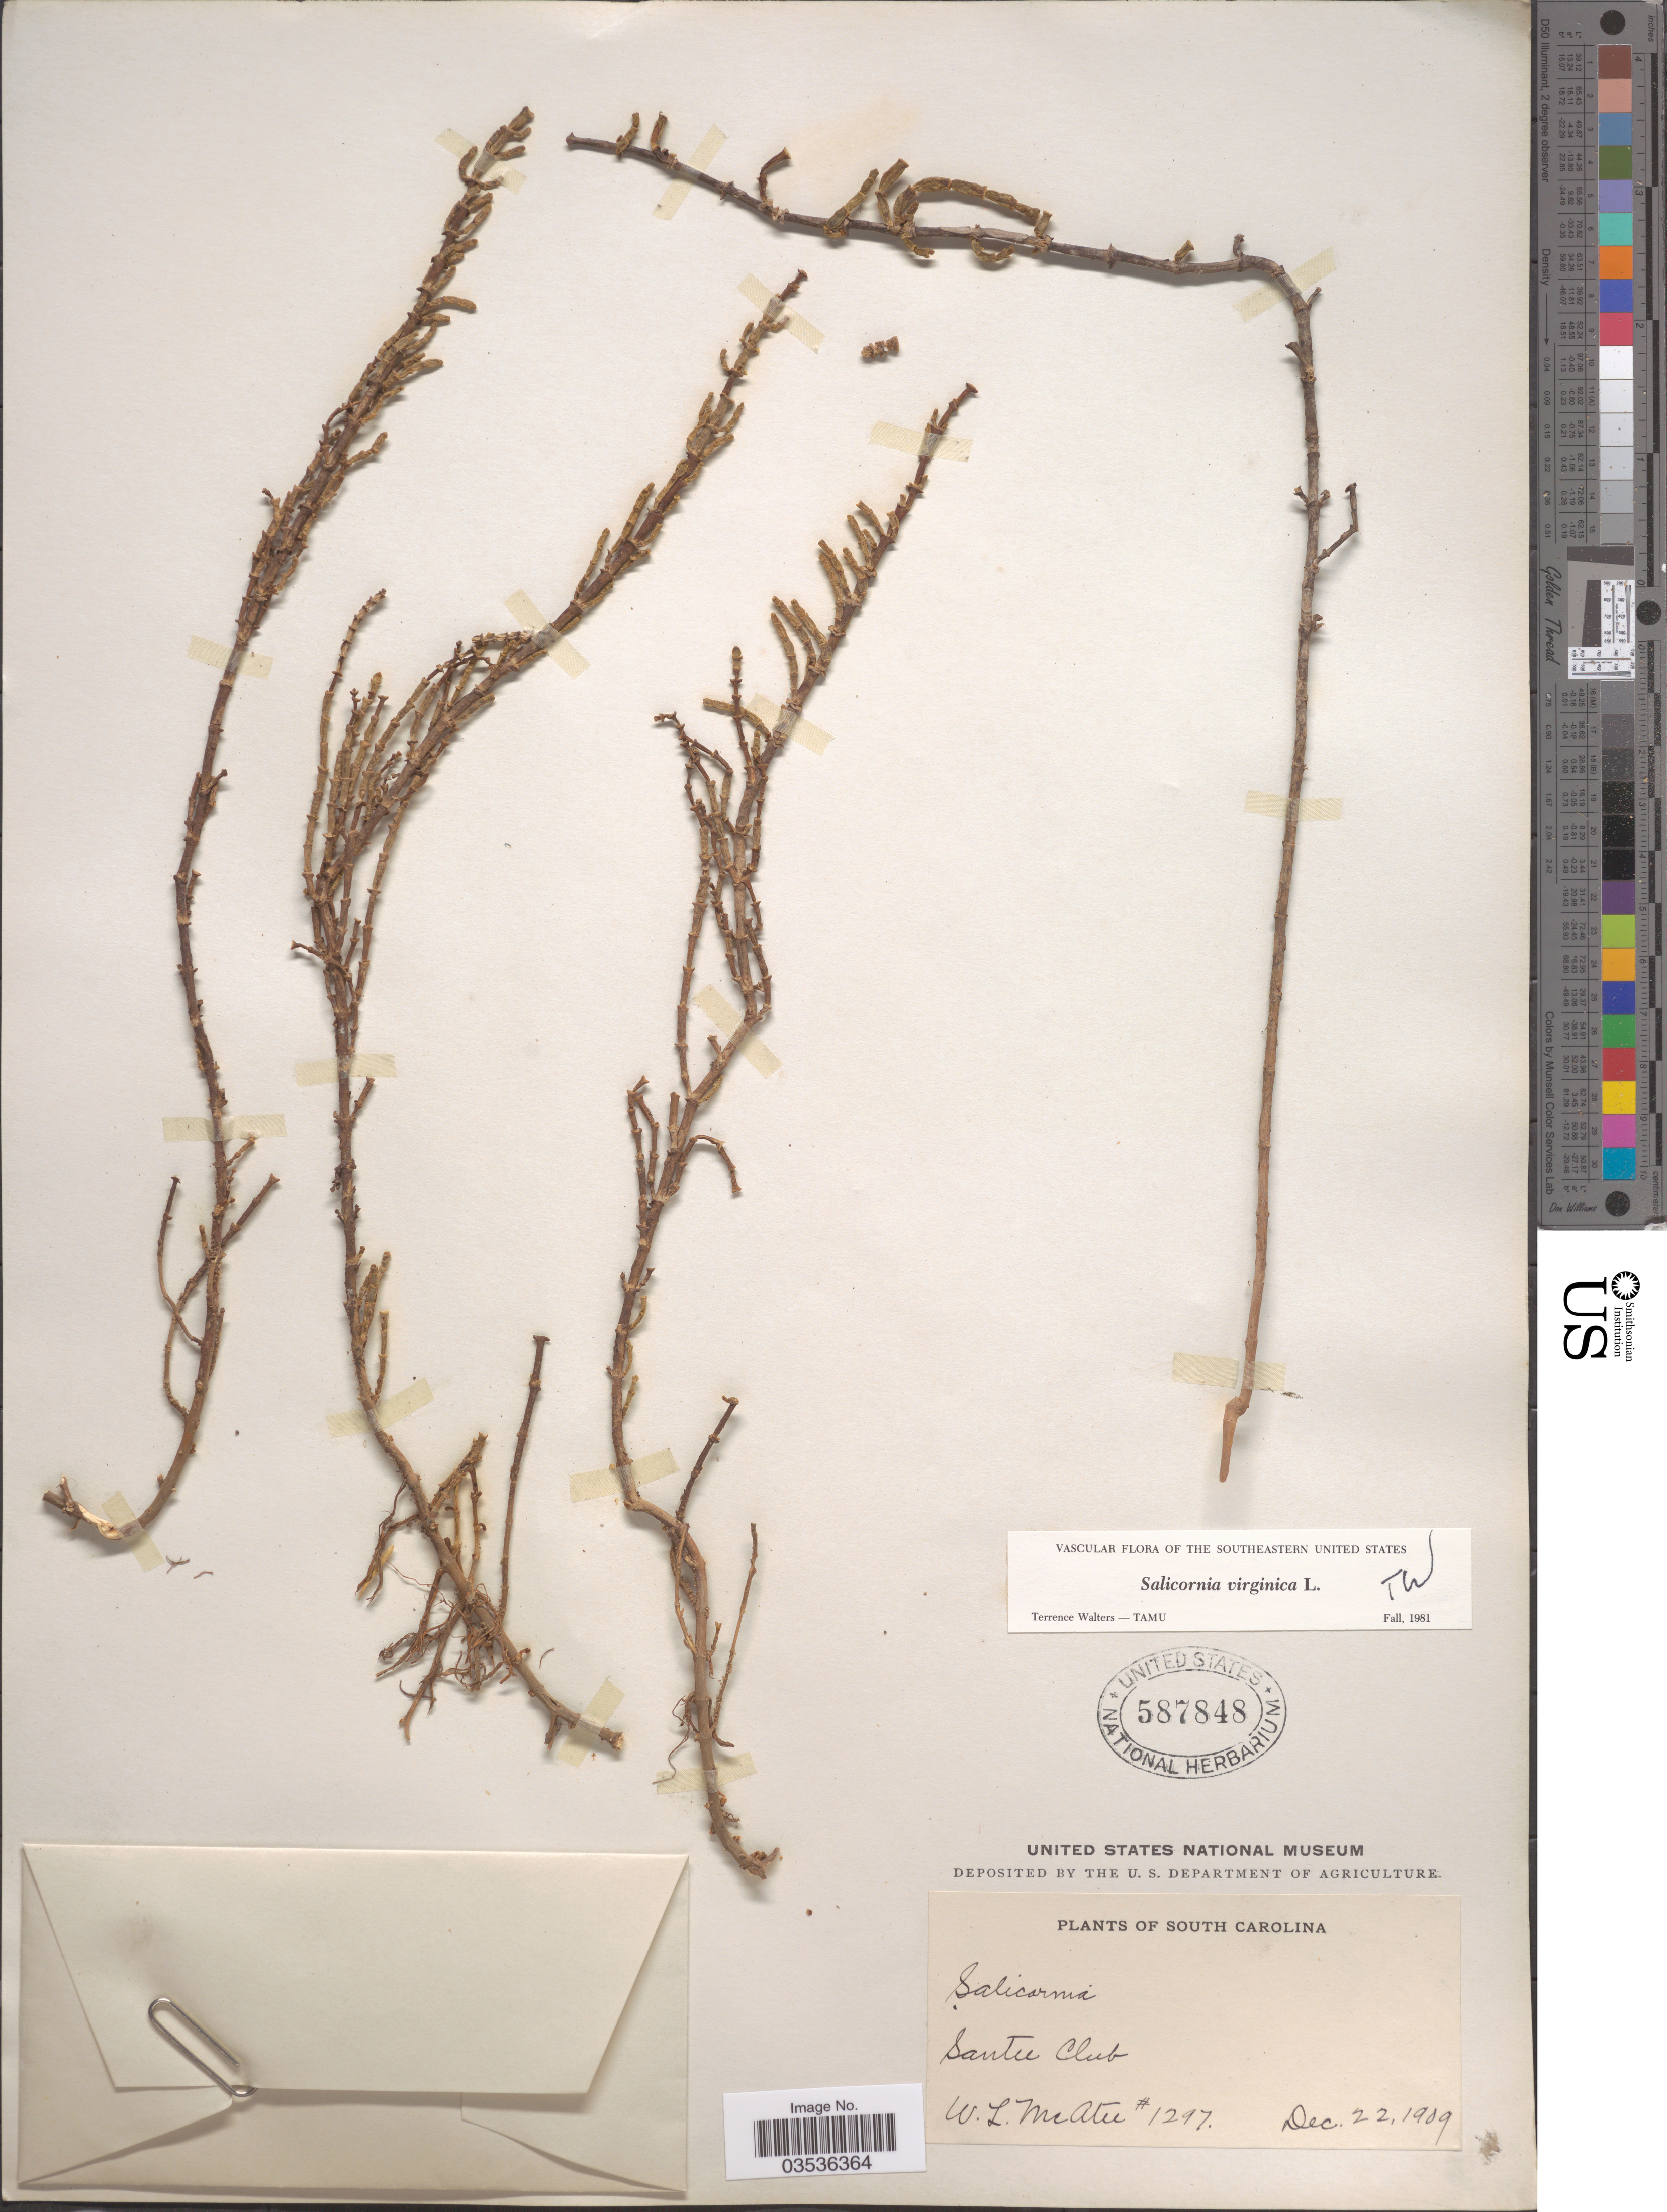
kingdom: Plantae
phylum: Tracheophyta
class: Magnoliopsida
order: Caryophyllales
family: Amaranthaceae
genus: Salicornia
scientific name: Salicornia ambigua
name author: Michx.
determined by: Strong, Mark T., (BOT), Smithsonian Institution - National Museum of Natural History (UNITED STATES)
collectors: W. McAtee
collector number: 1297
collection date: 1909-12-22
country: United States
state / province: South Carolina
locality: Santee Club.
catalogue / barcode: US 587848